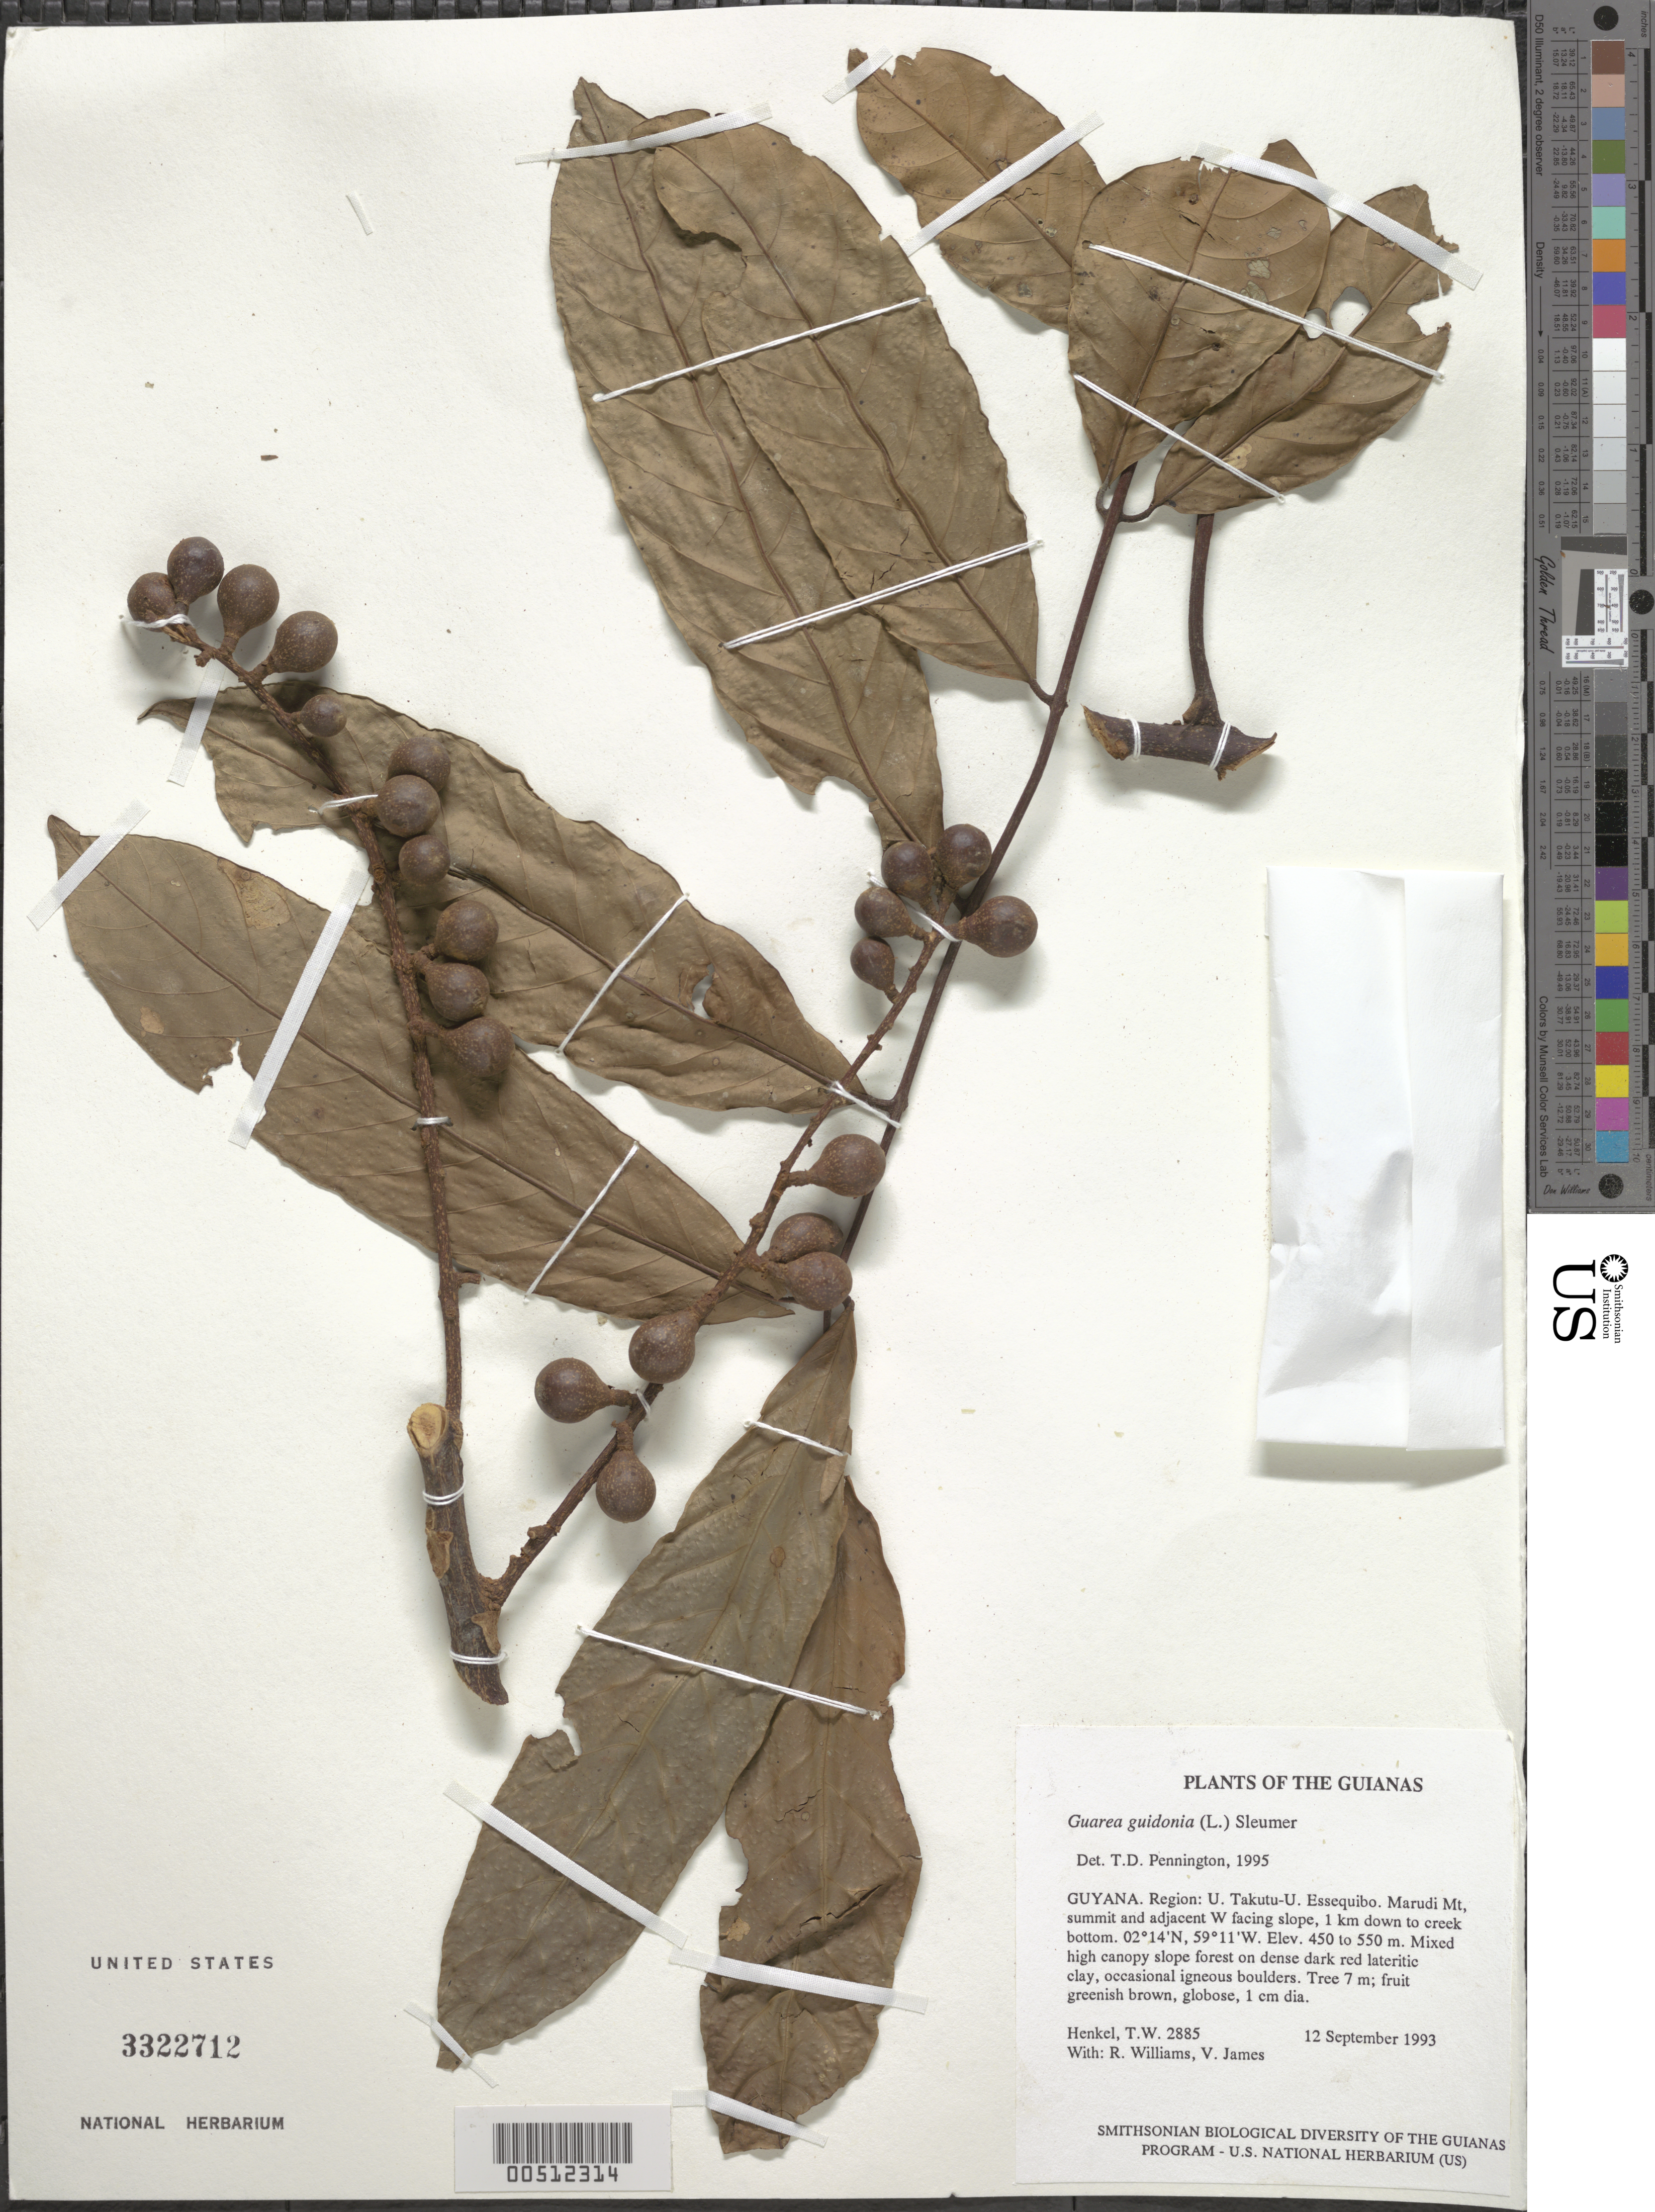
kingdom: Plantae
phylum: Tracheophyta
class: Magnoliopsida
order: Sapindales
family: Meliaceae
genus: Guarea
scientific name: Guarea guidonia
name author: (L.) Sleumer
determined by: Pennington, T. D., (K)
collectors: T. Henkel, R. Williams & V. James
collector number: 2885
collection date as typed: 12 September 1993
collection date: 1993-09-12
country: Guyana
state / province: U. Takutu-U. Essequibo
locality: Marudi Mt, summit and adjacent W facing slope, 1 km down to creek bottom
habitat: Mixed high canopy slope forest on dense dark red lateritic clay, occasional igneous boulders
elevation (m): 450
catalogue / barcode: US 3322712